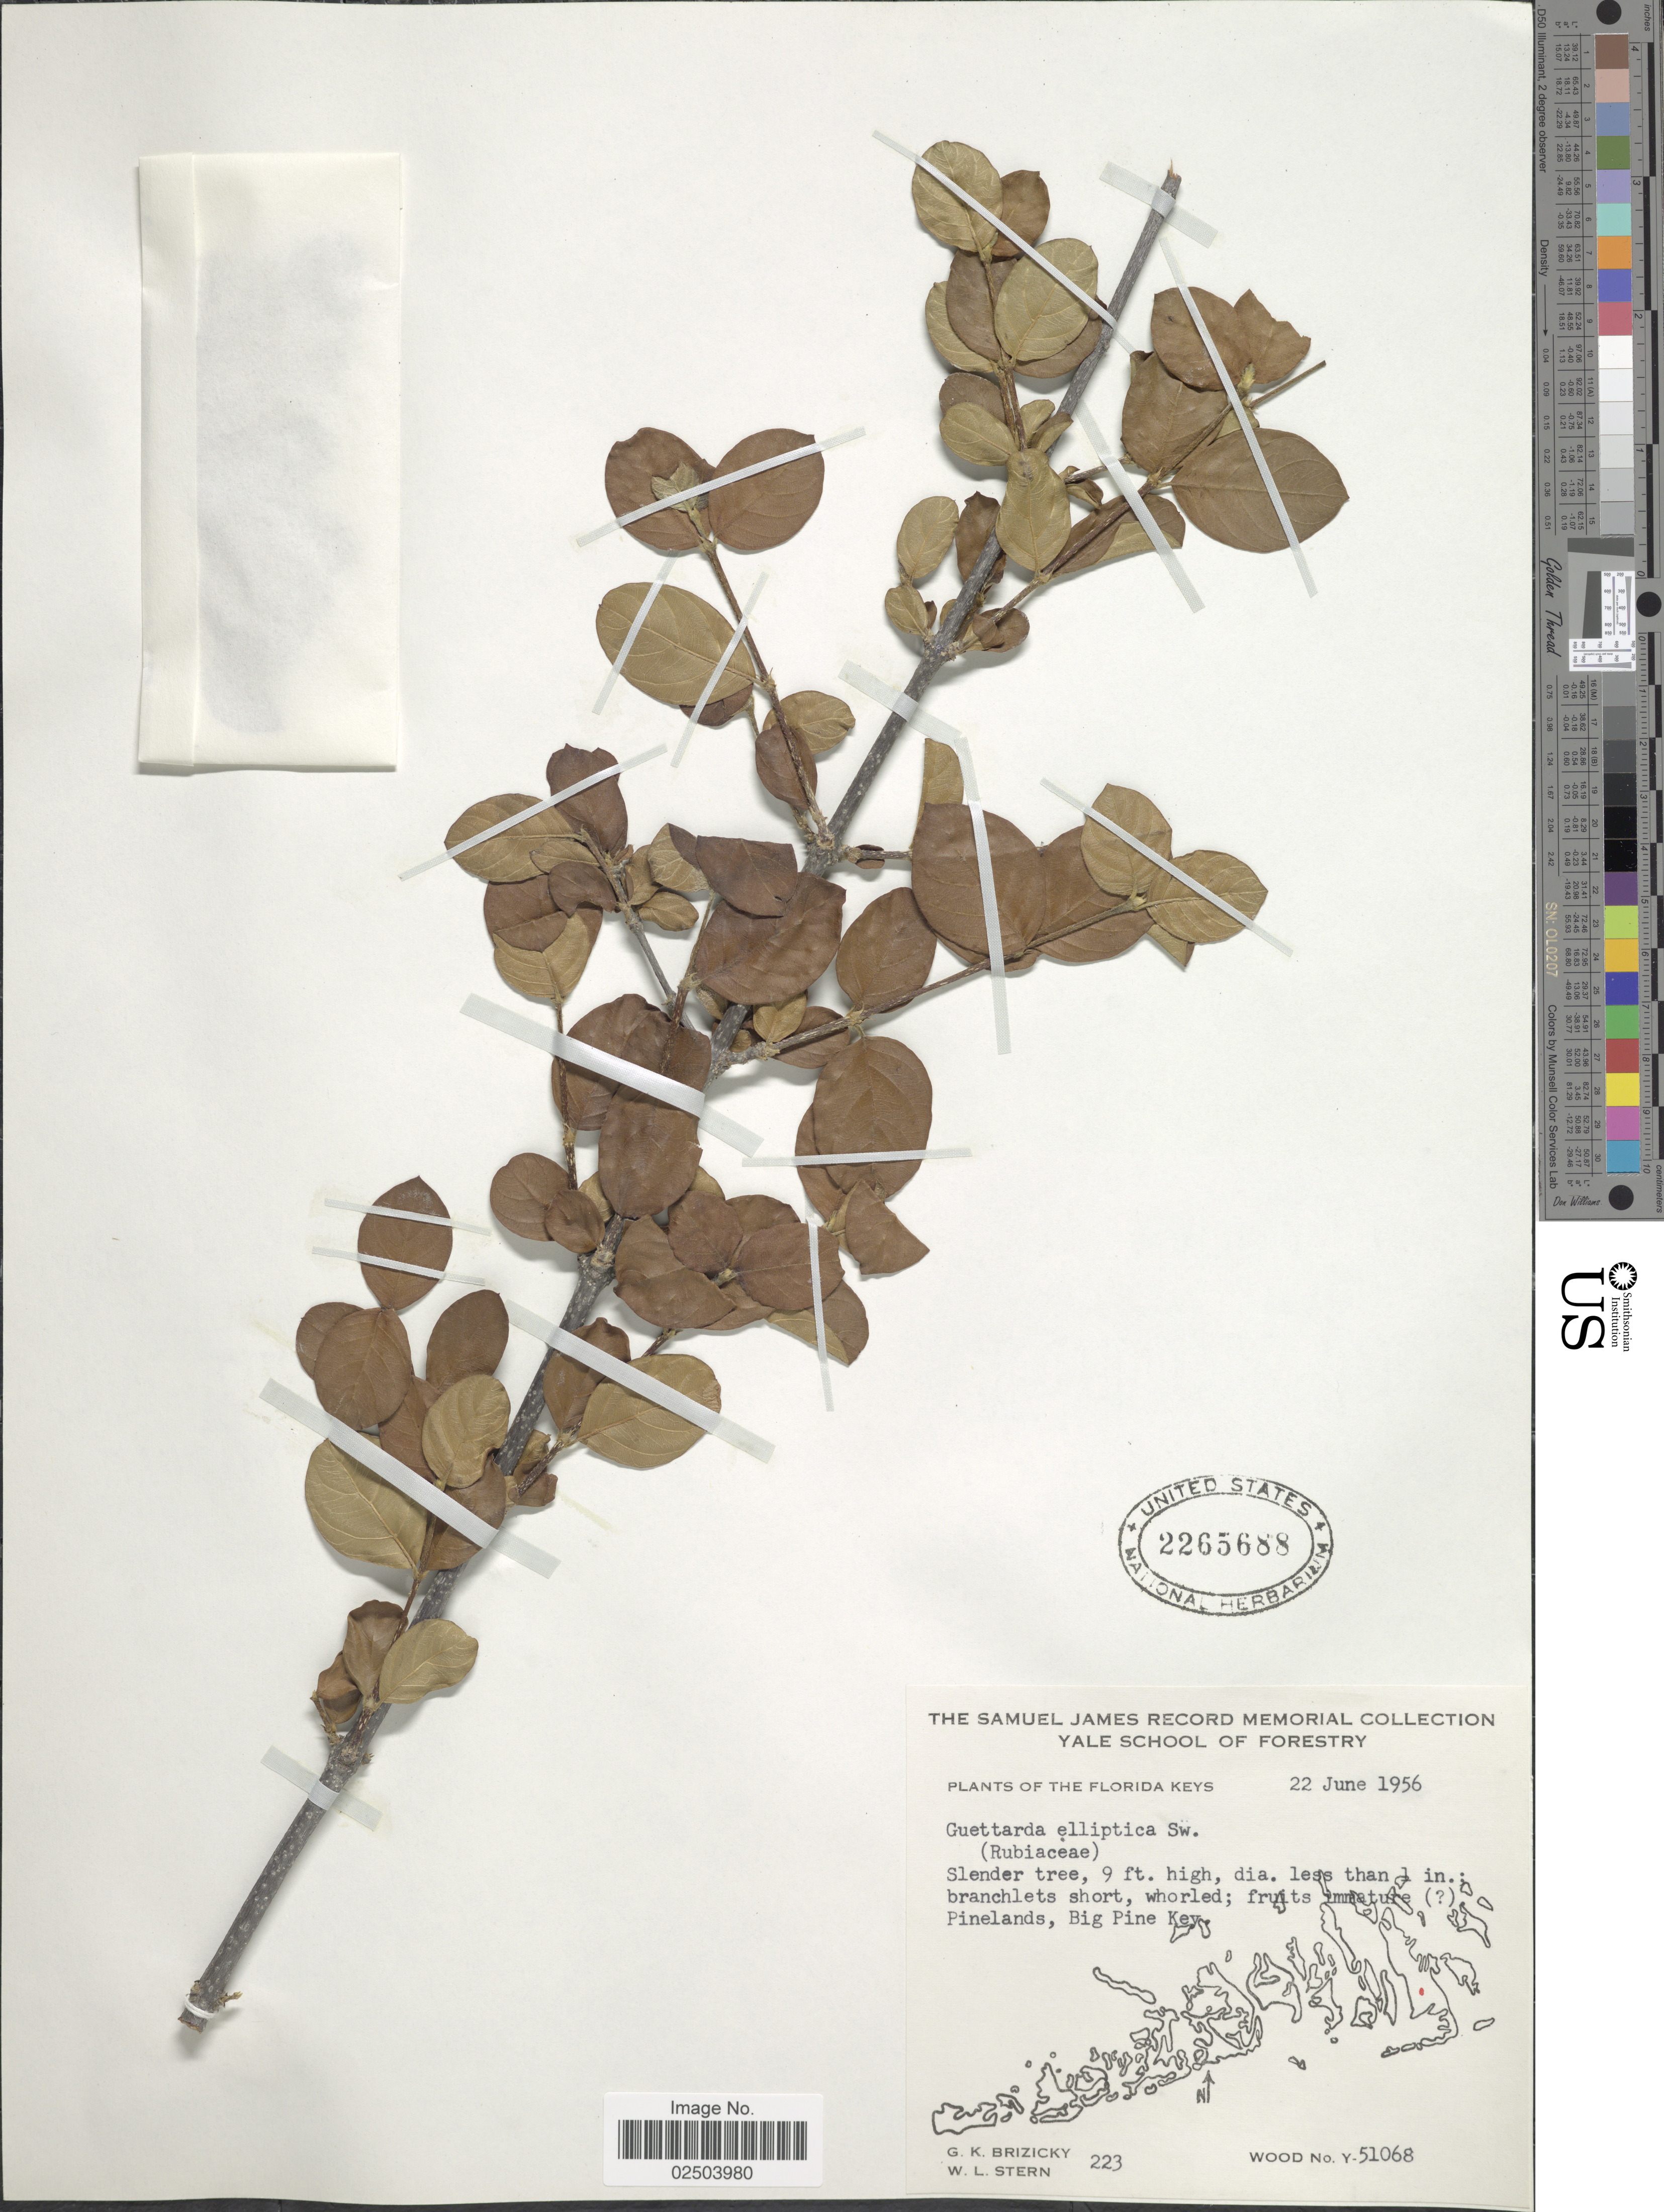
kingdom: Plantae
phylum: Tracheophyta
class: Magnoliopsida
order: Gentianales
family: Rubiaceae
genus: Guettarda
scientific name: Guettarda elliptica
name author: Sw.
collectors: G. K. Brizicky & W. L. Stern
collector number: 223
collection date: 1956-06-22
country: United States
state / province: Florida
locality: Florida Keys. Pinelands, Big Pine Key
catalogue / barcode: US 2265688